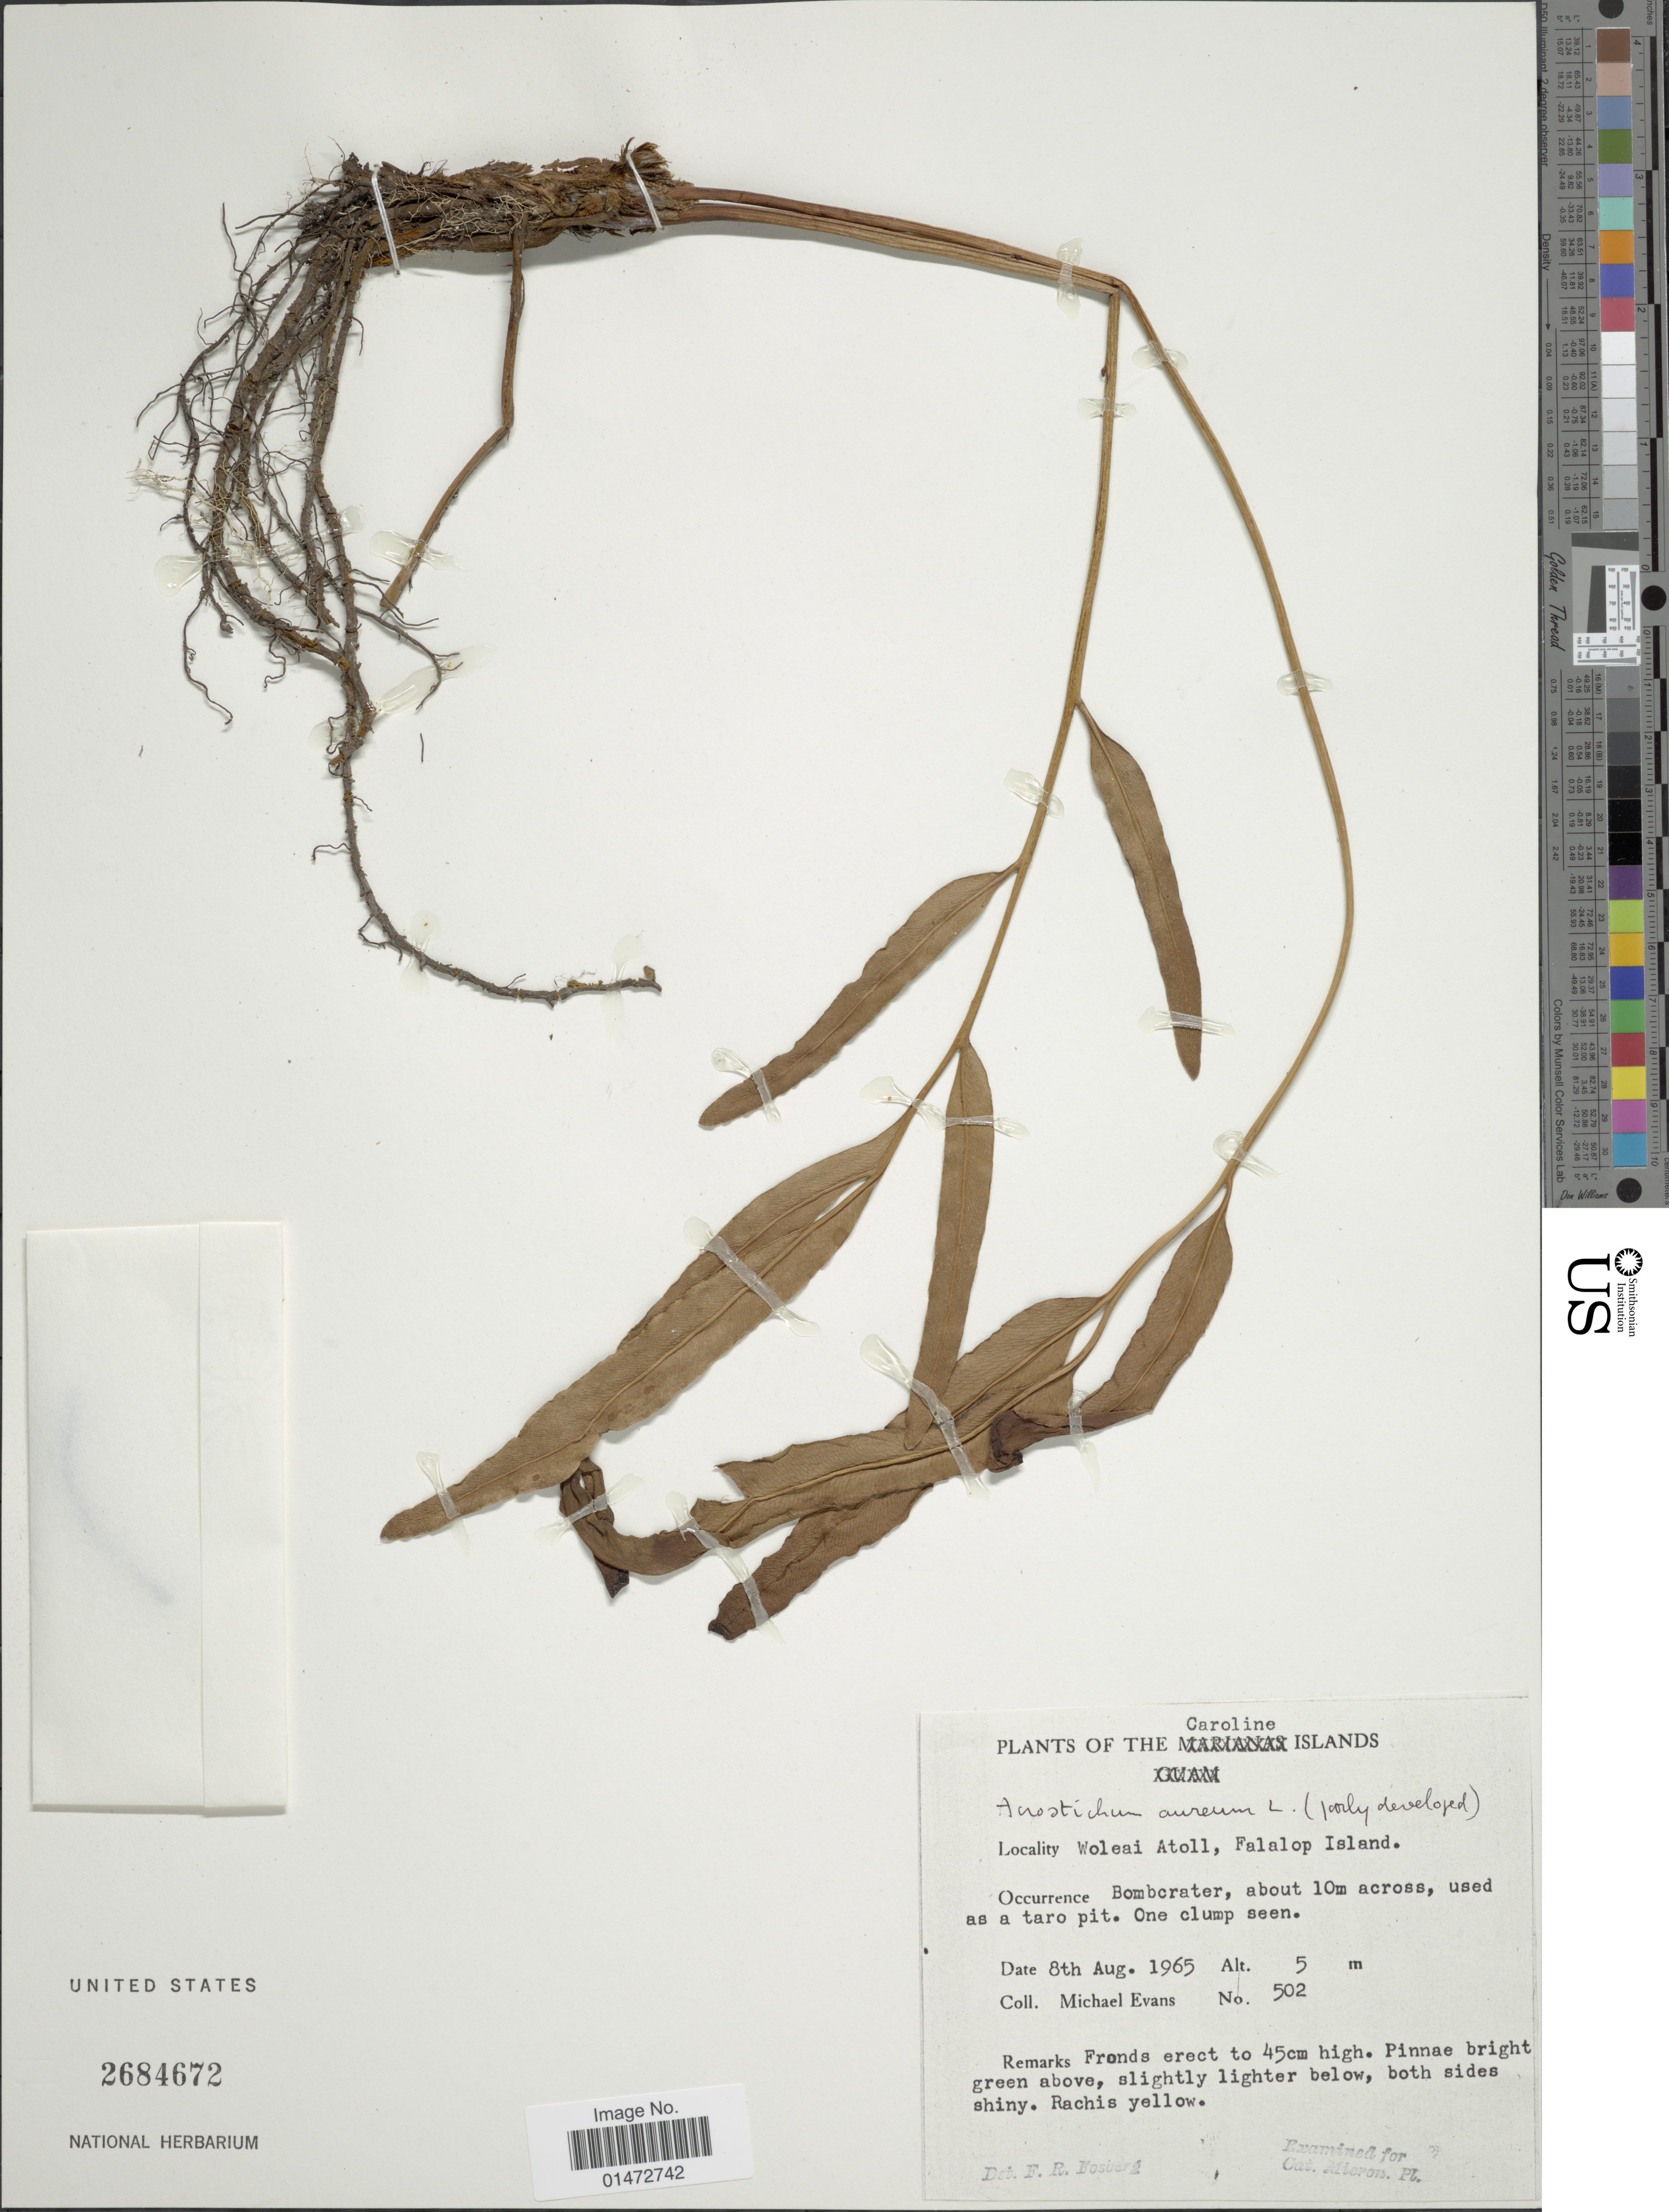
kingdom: Plantae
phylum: Tracheophyta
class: Polypodiopsida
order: Polypodiales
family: Pteridaceae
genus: Acrostichum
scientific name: Acrostichum aureum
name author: L.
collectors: M. Evans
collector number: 502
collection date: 1965-08-08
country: Micronesia, Federated States of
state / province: Yap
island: Woleai Atoll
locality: The Caroline Islands. Woleai Atoll, Falalop Island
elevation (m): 5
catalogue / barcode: US 2684672